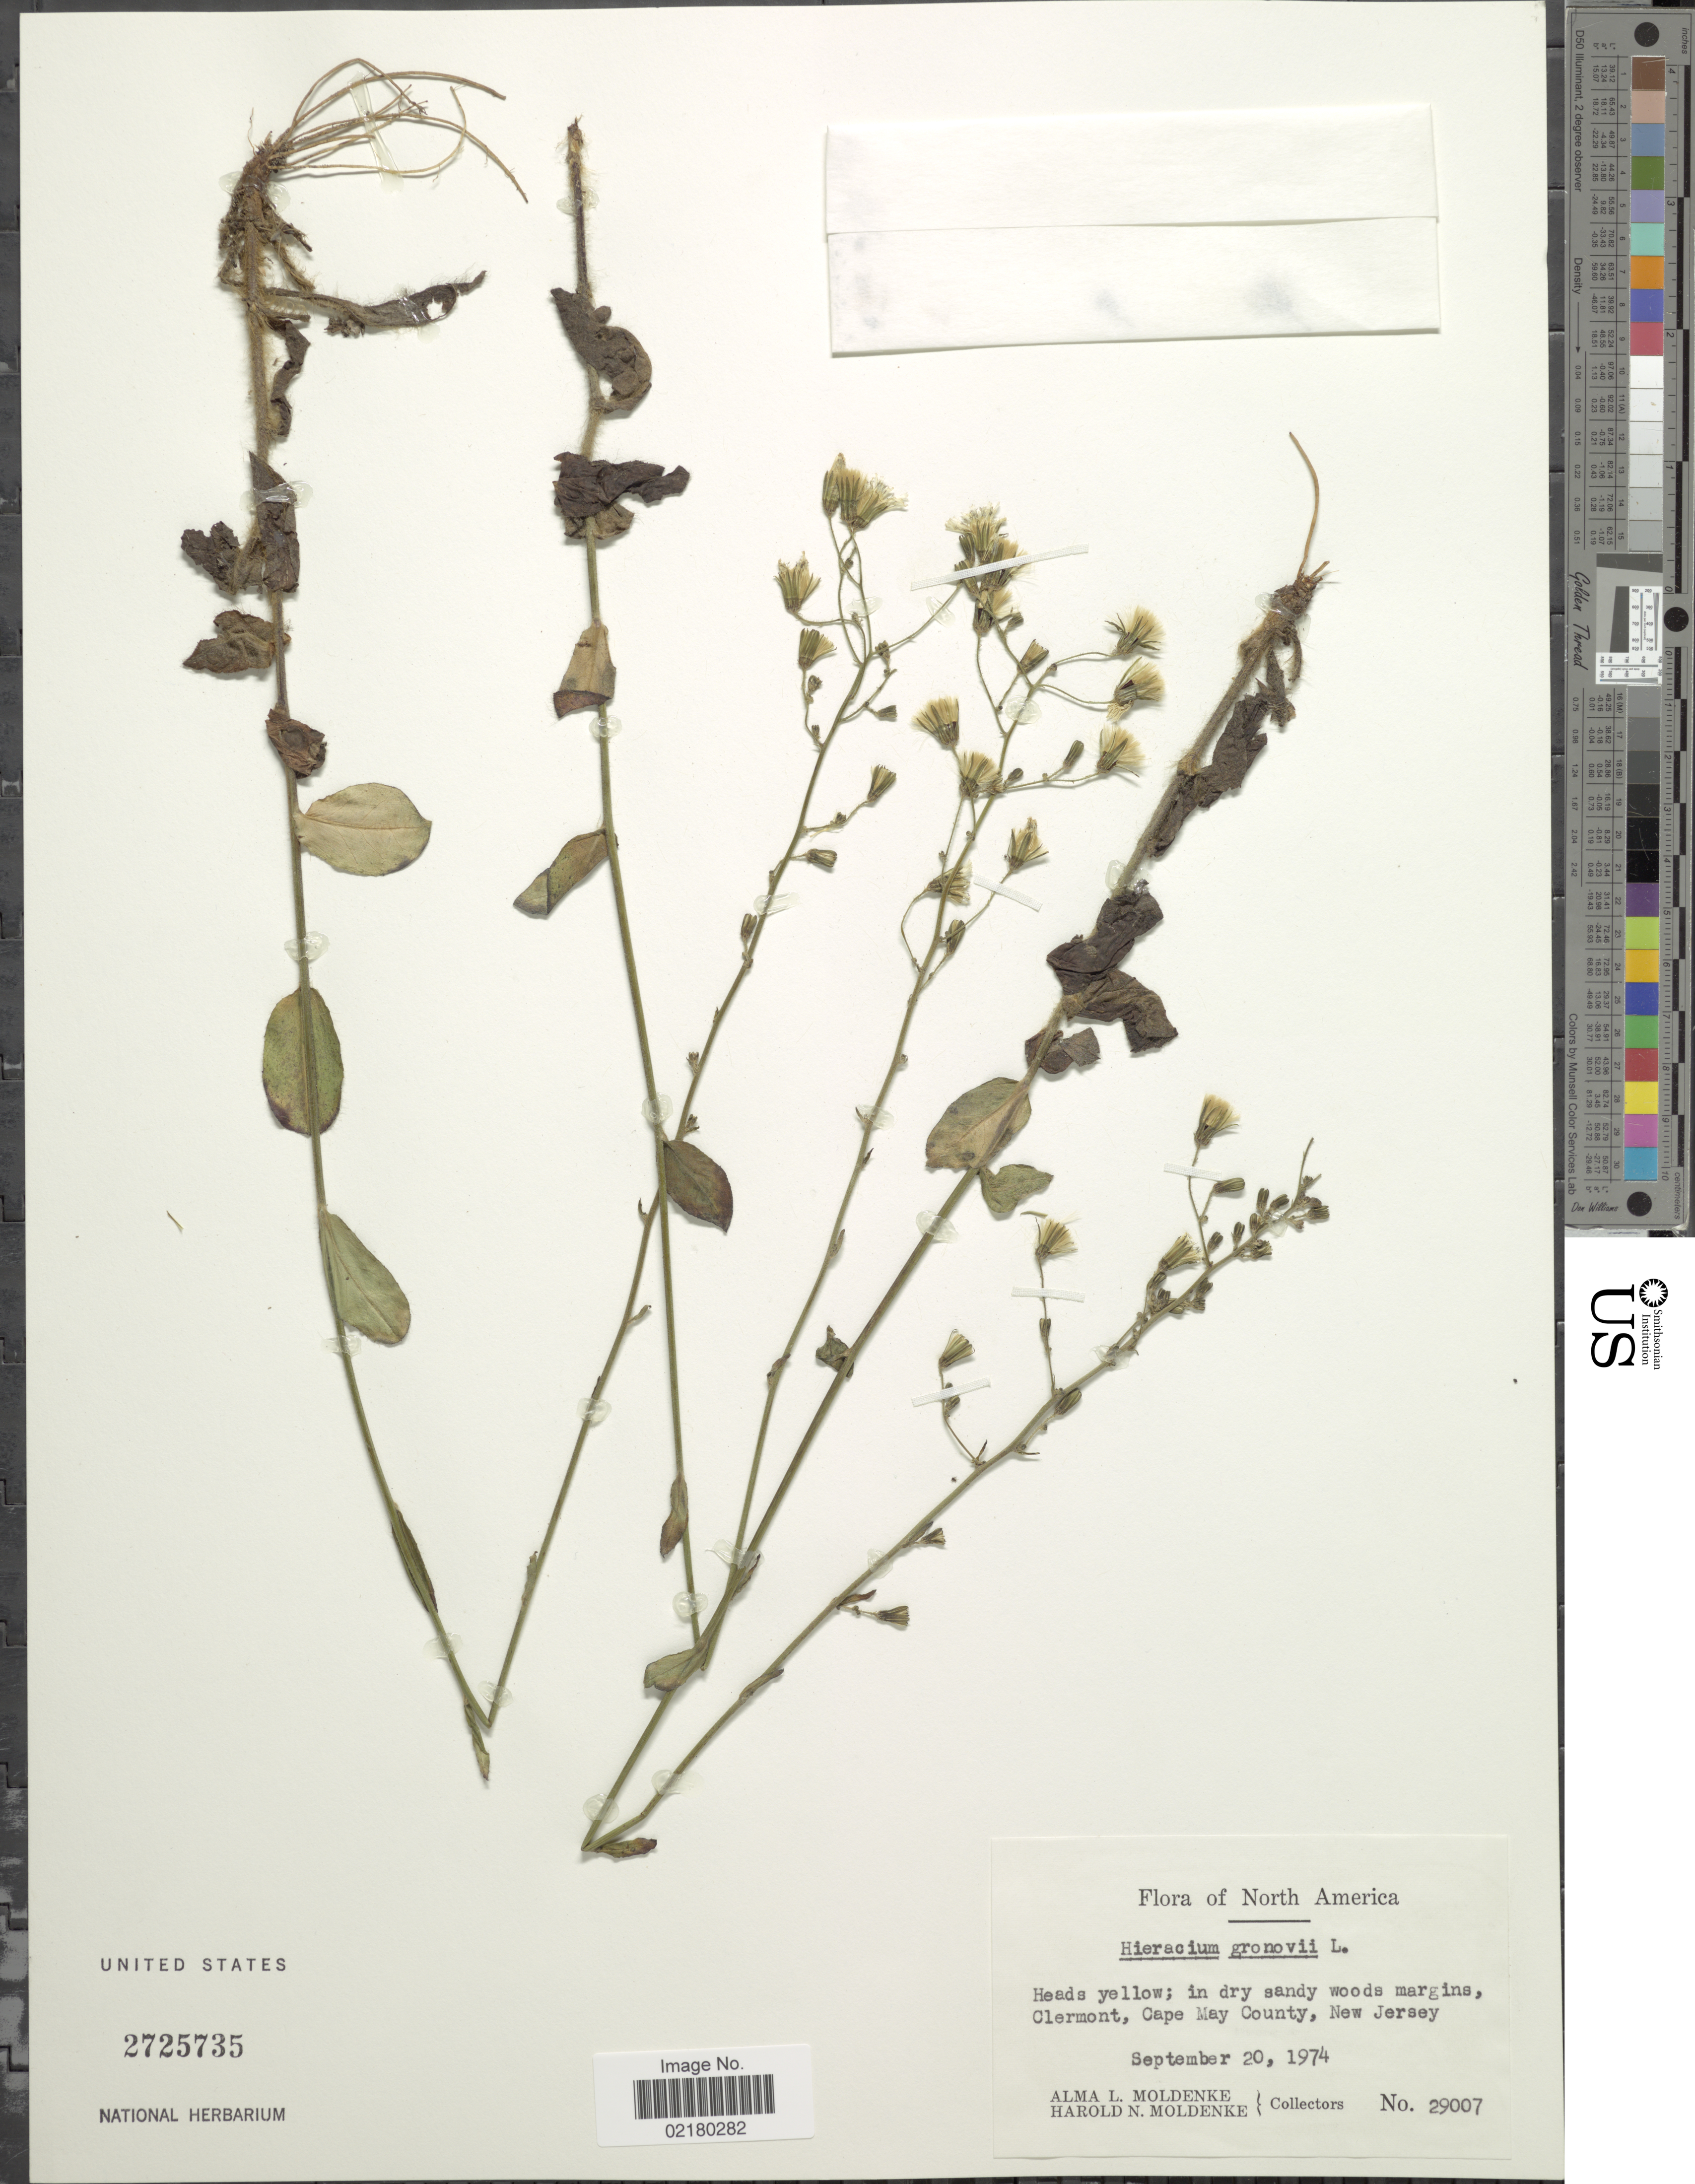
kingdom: Plantae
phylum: Tracheophyta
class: Magnoliopsida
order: Asterales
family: Asteraceae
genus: Hieracium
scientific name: Hieracium gronovii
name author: L.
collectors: A. L. Moldenke & H. N. Moldenke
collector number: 29007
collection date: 1974-09-20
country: United States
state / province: New Jersey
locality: North America, in dry sandy woods margins, Clermont, Cape May County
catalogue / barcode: US 2725735